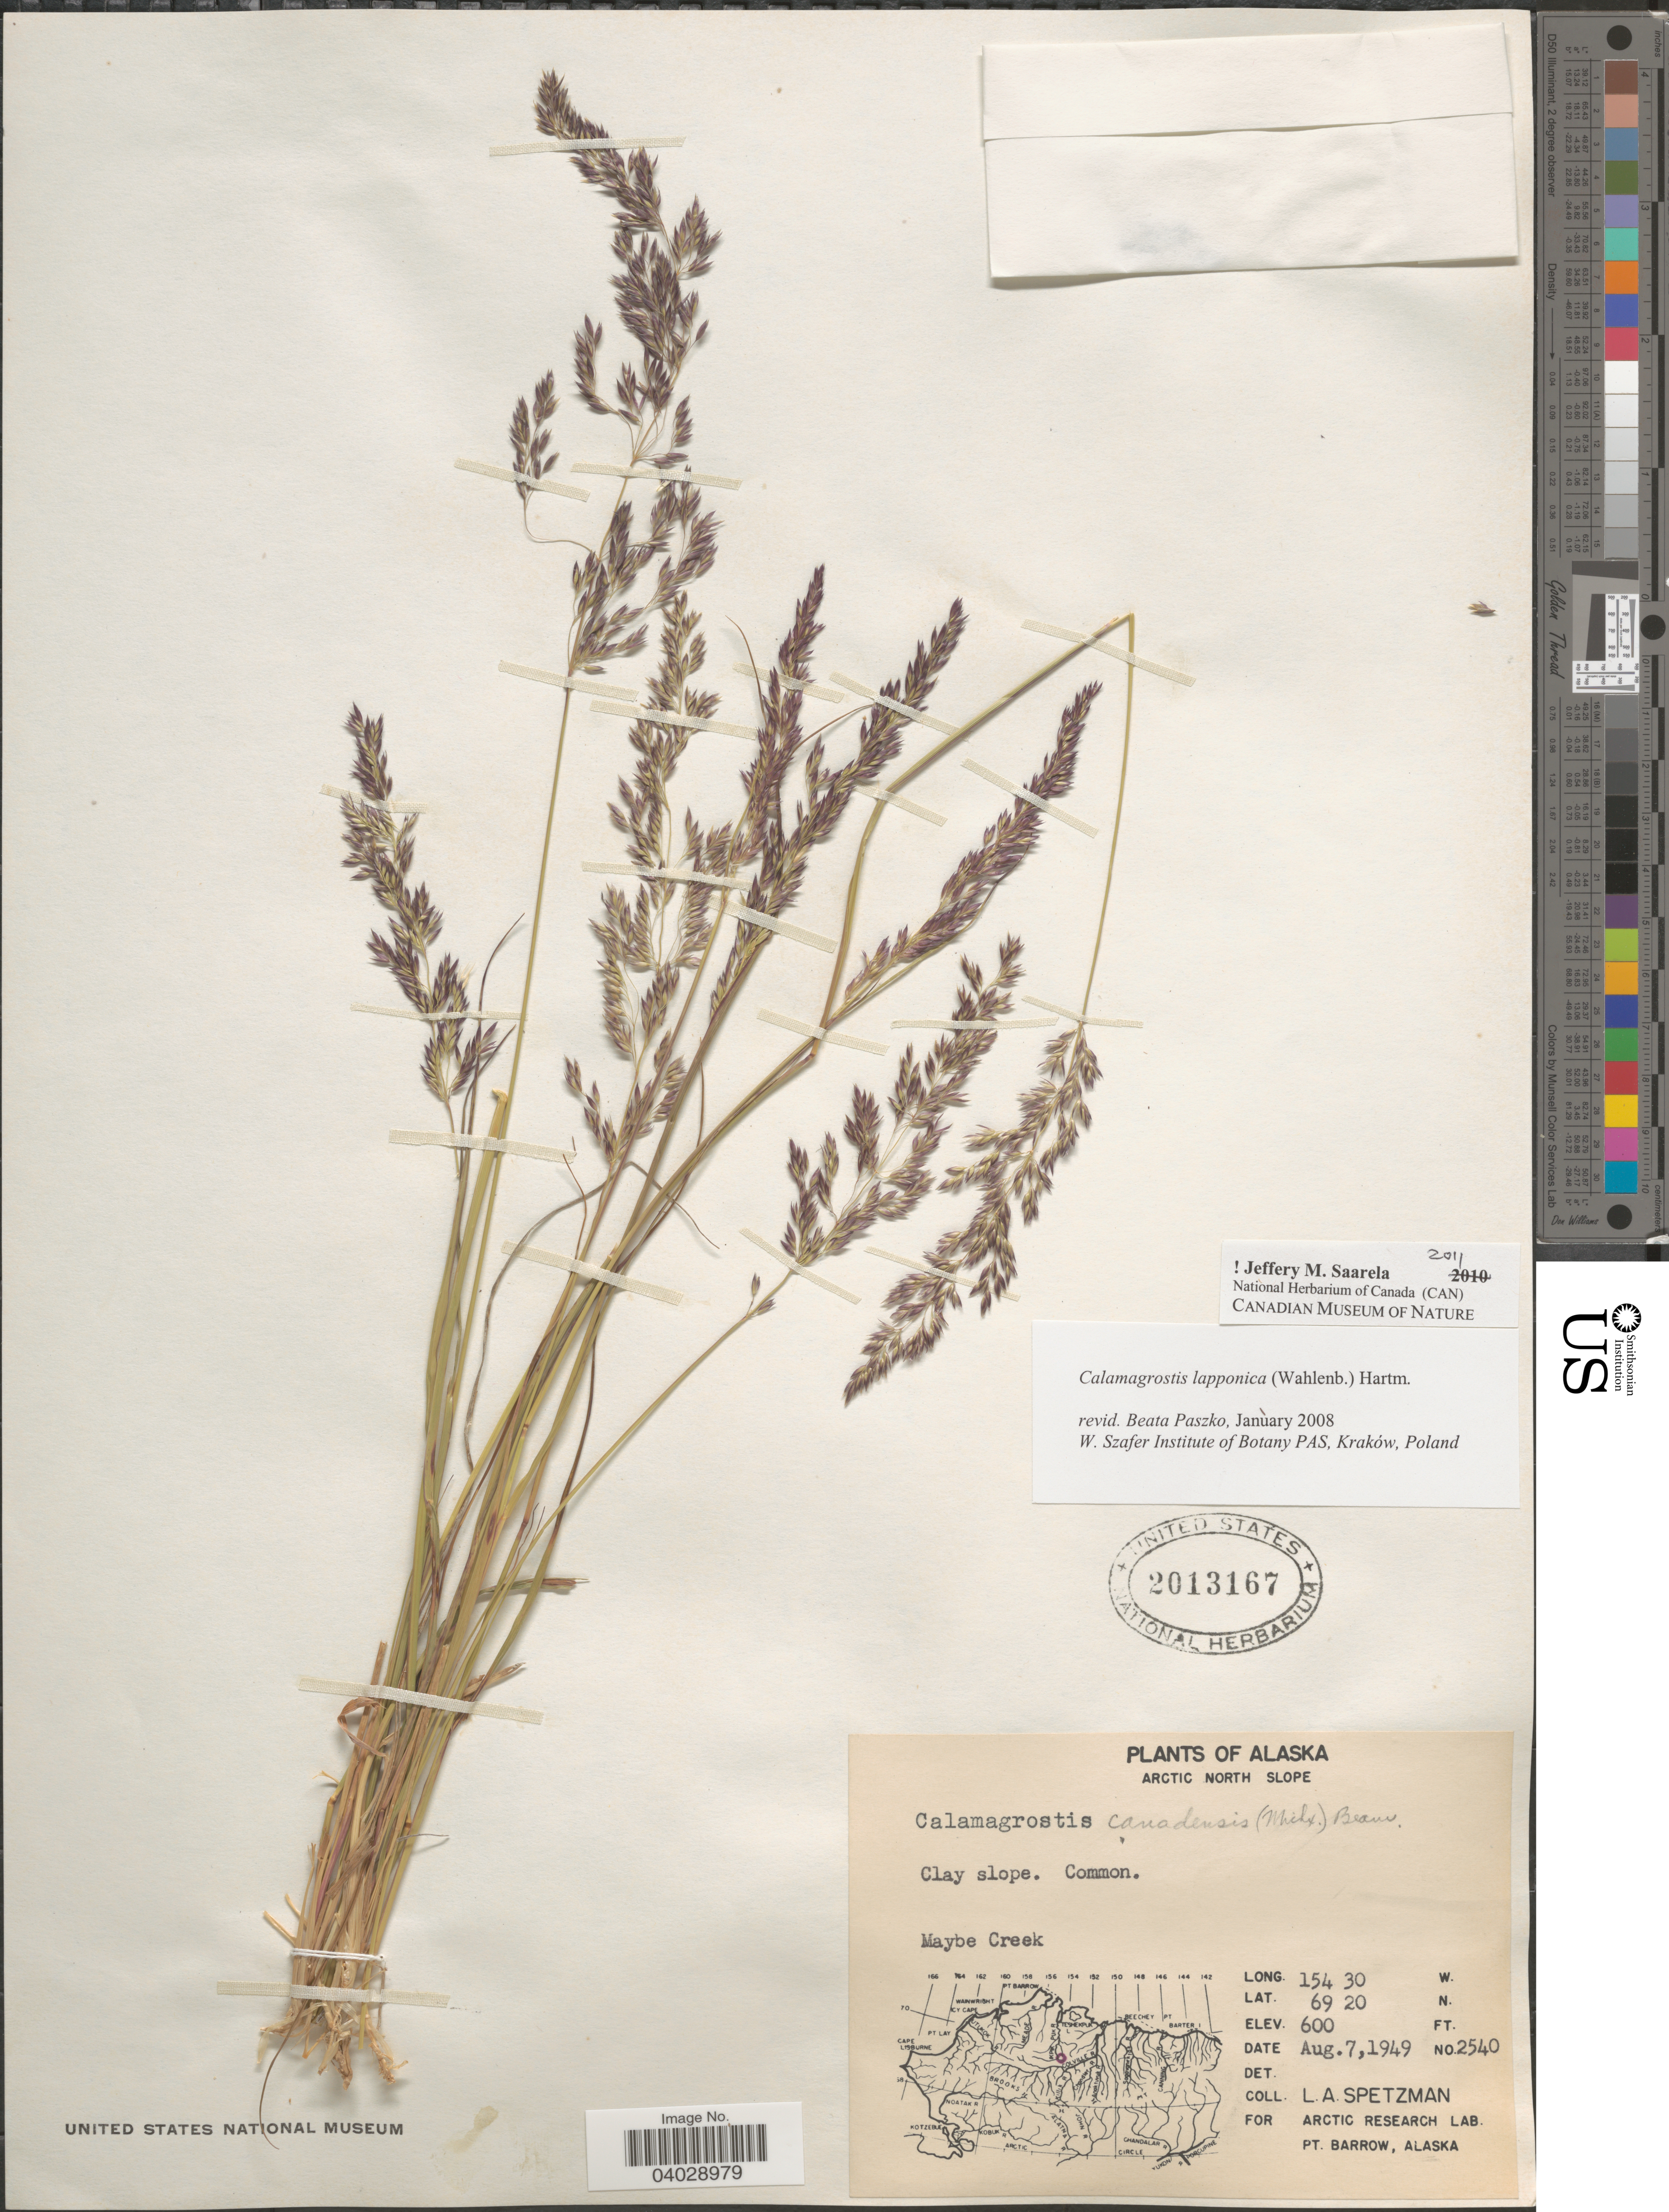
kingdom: Plantae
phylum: Tracheophyta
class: Liliopsida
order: Poales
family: Poaceae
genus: Calamagrostis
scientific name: Calamagrostis lapponica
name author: (Wahlenb.) Hartm.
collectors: L. Spetzman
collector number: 2540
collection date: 1949-08-07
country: United States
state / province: Alaska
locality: Arctic North Slope. Maybe Creek.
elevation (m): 183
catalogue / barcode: US 2013167